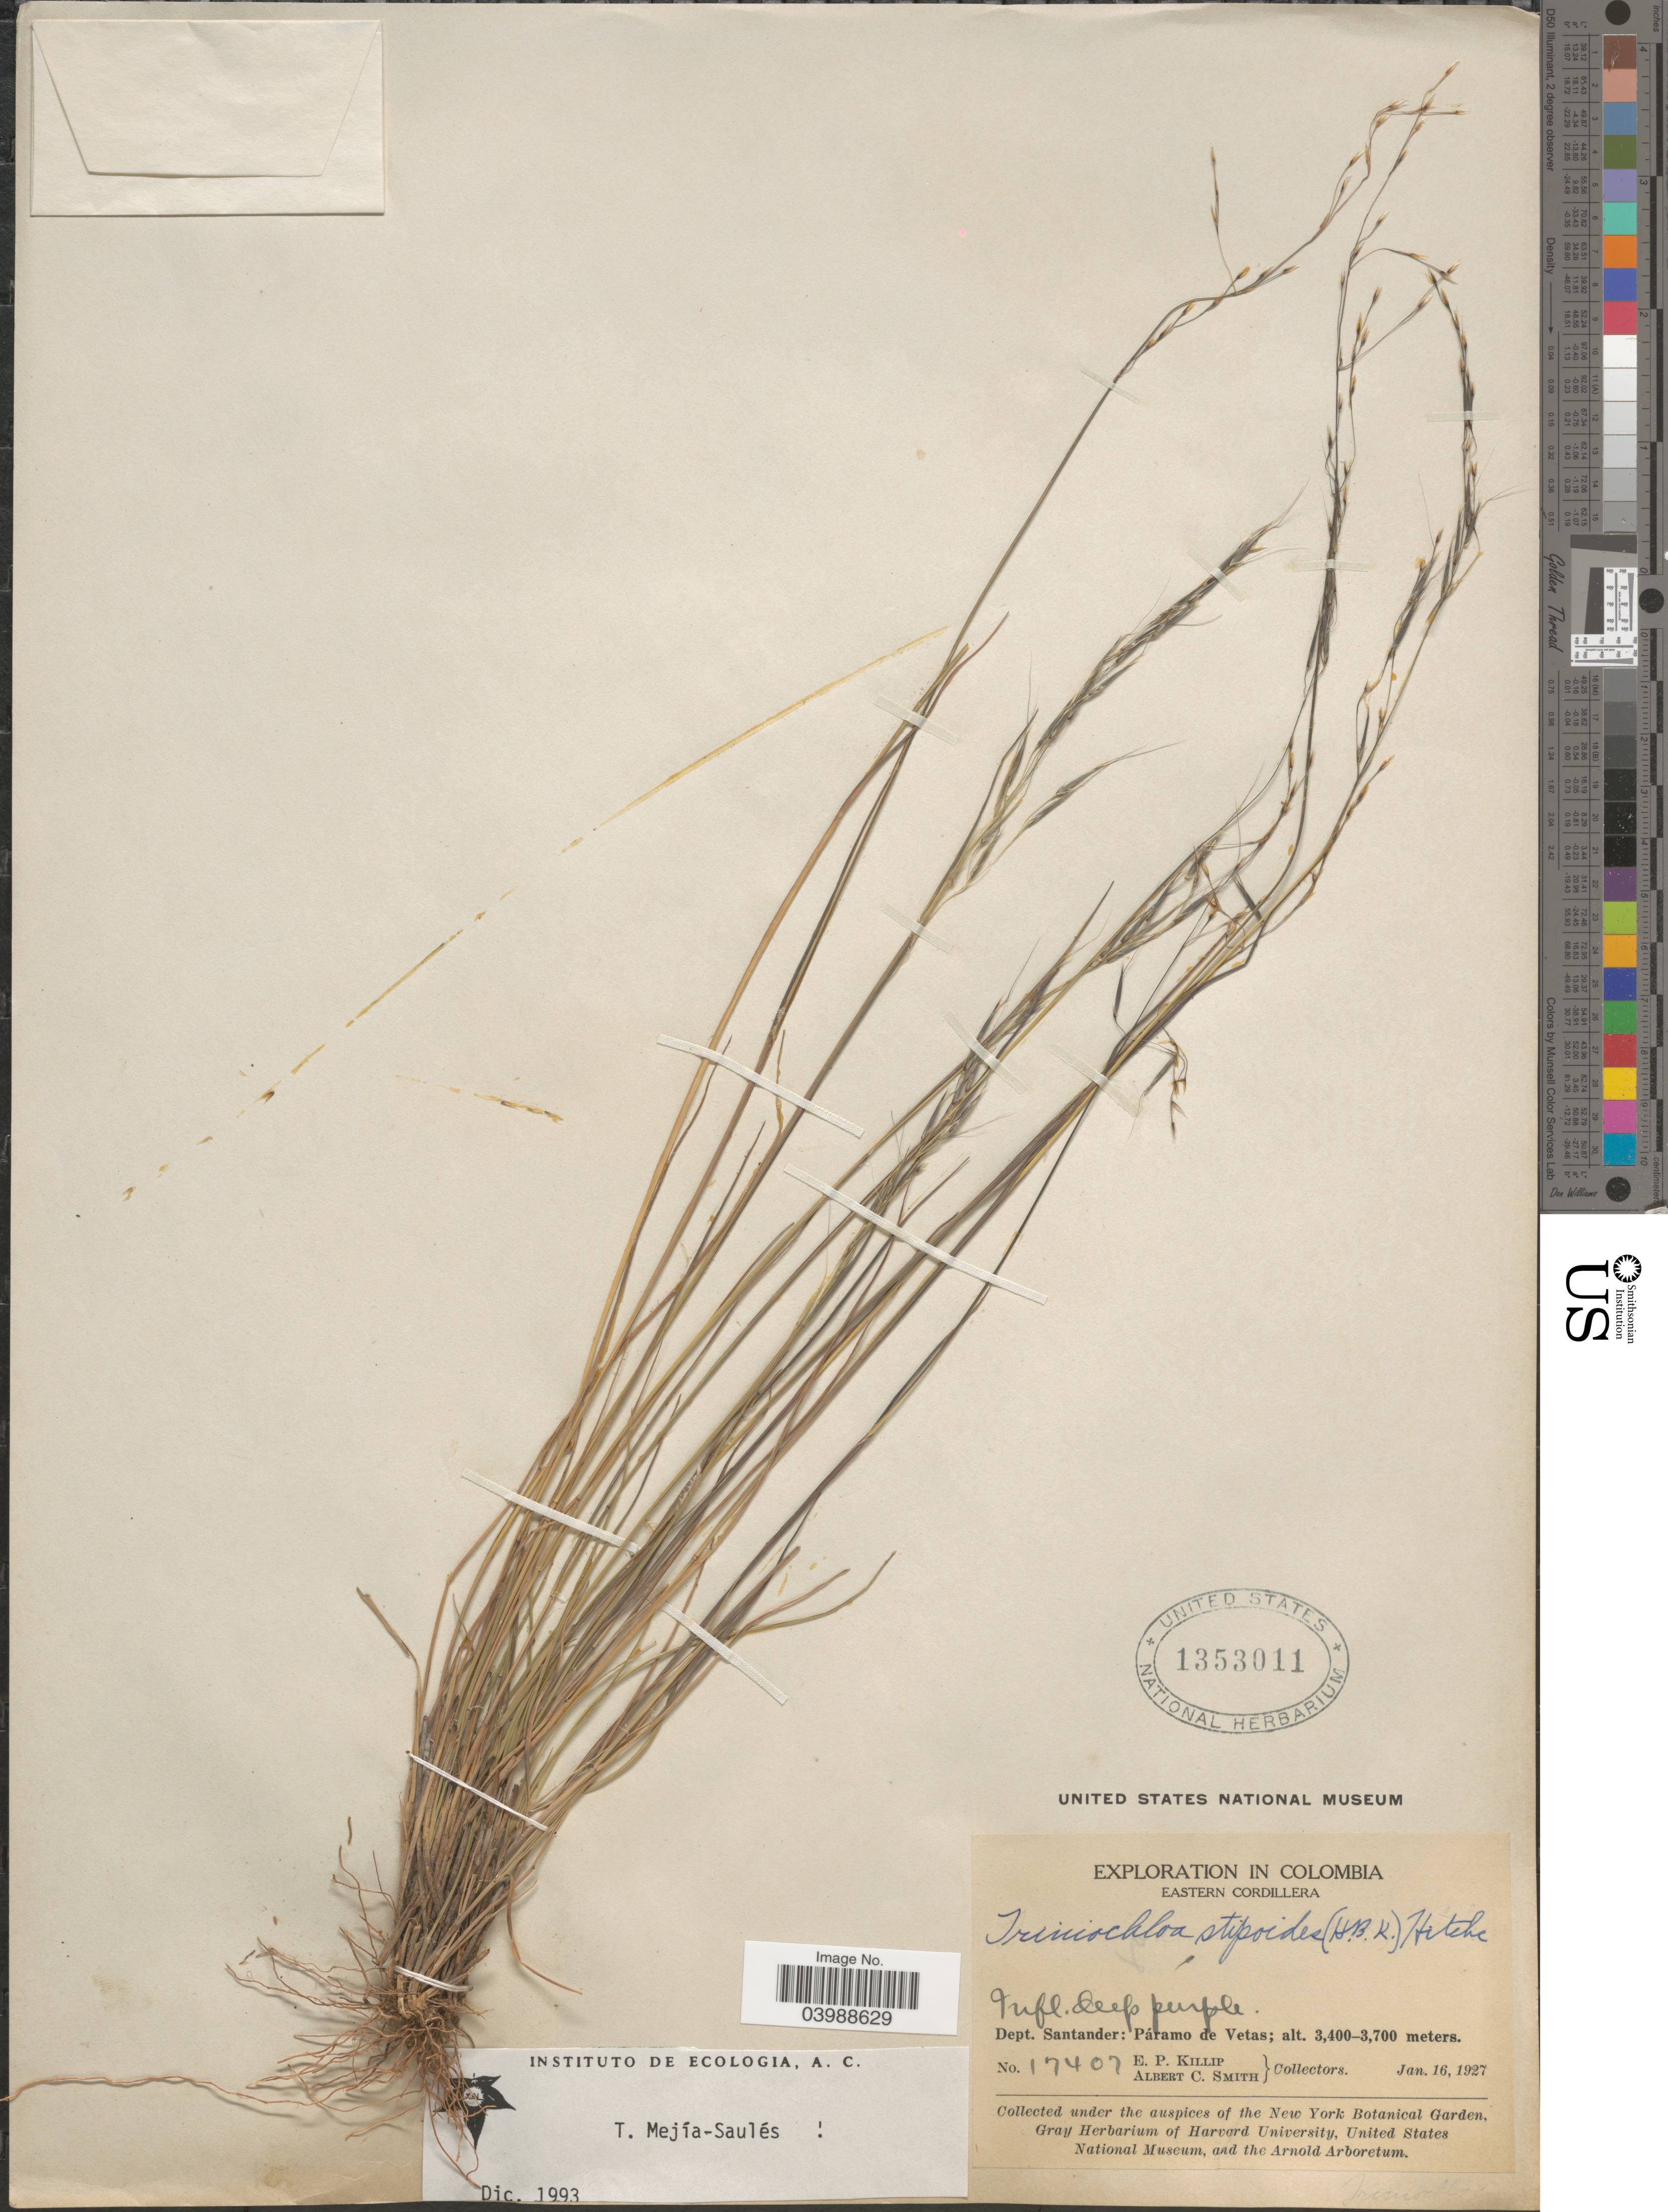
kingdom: Plantae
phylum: Tracheophyta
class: Liliopsida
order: Poales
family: Poaceae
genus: Triniochloa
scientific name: Triniochloa stipoides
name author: (Kunth) Hitchc.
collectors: E. P. Killip & A. C. Smith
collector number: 17407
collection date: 1927-01-16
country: Colombia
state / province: Santander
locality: Eastern Cordillera. Dept. Santander: Páramo de Vetas.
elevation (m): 3400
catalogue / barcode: US 1353011